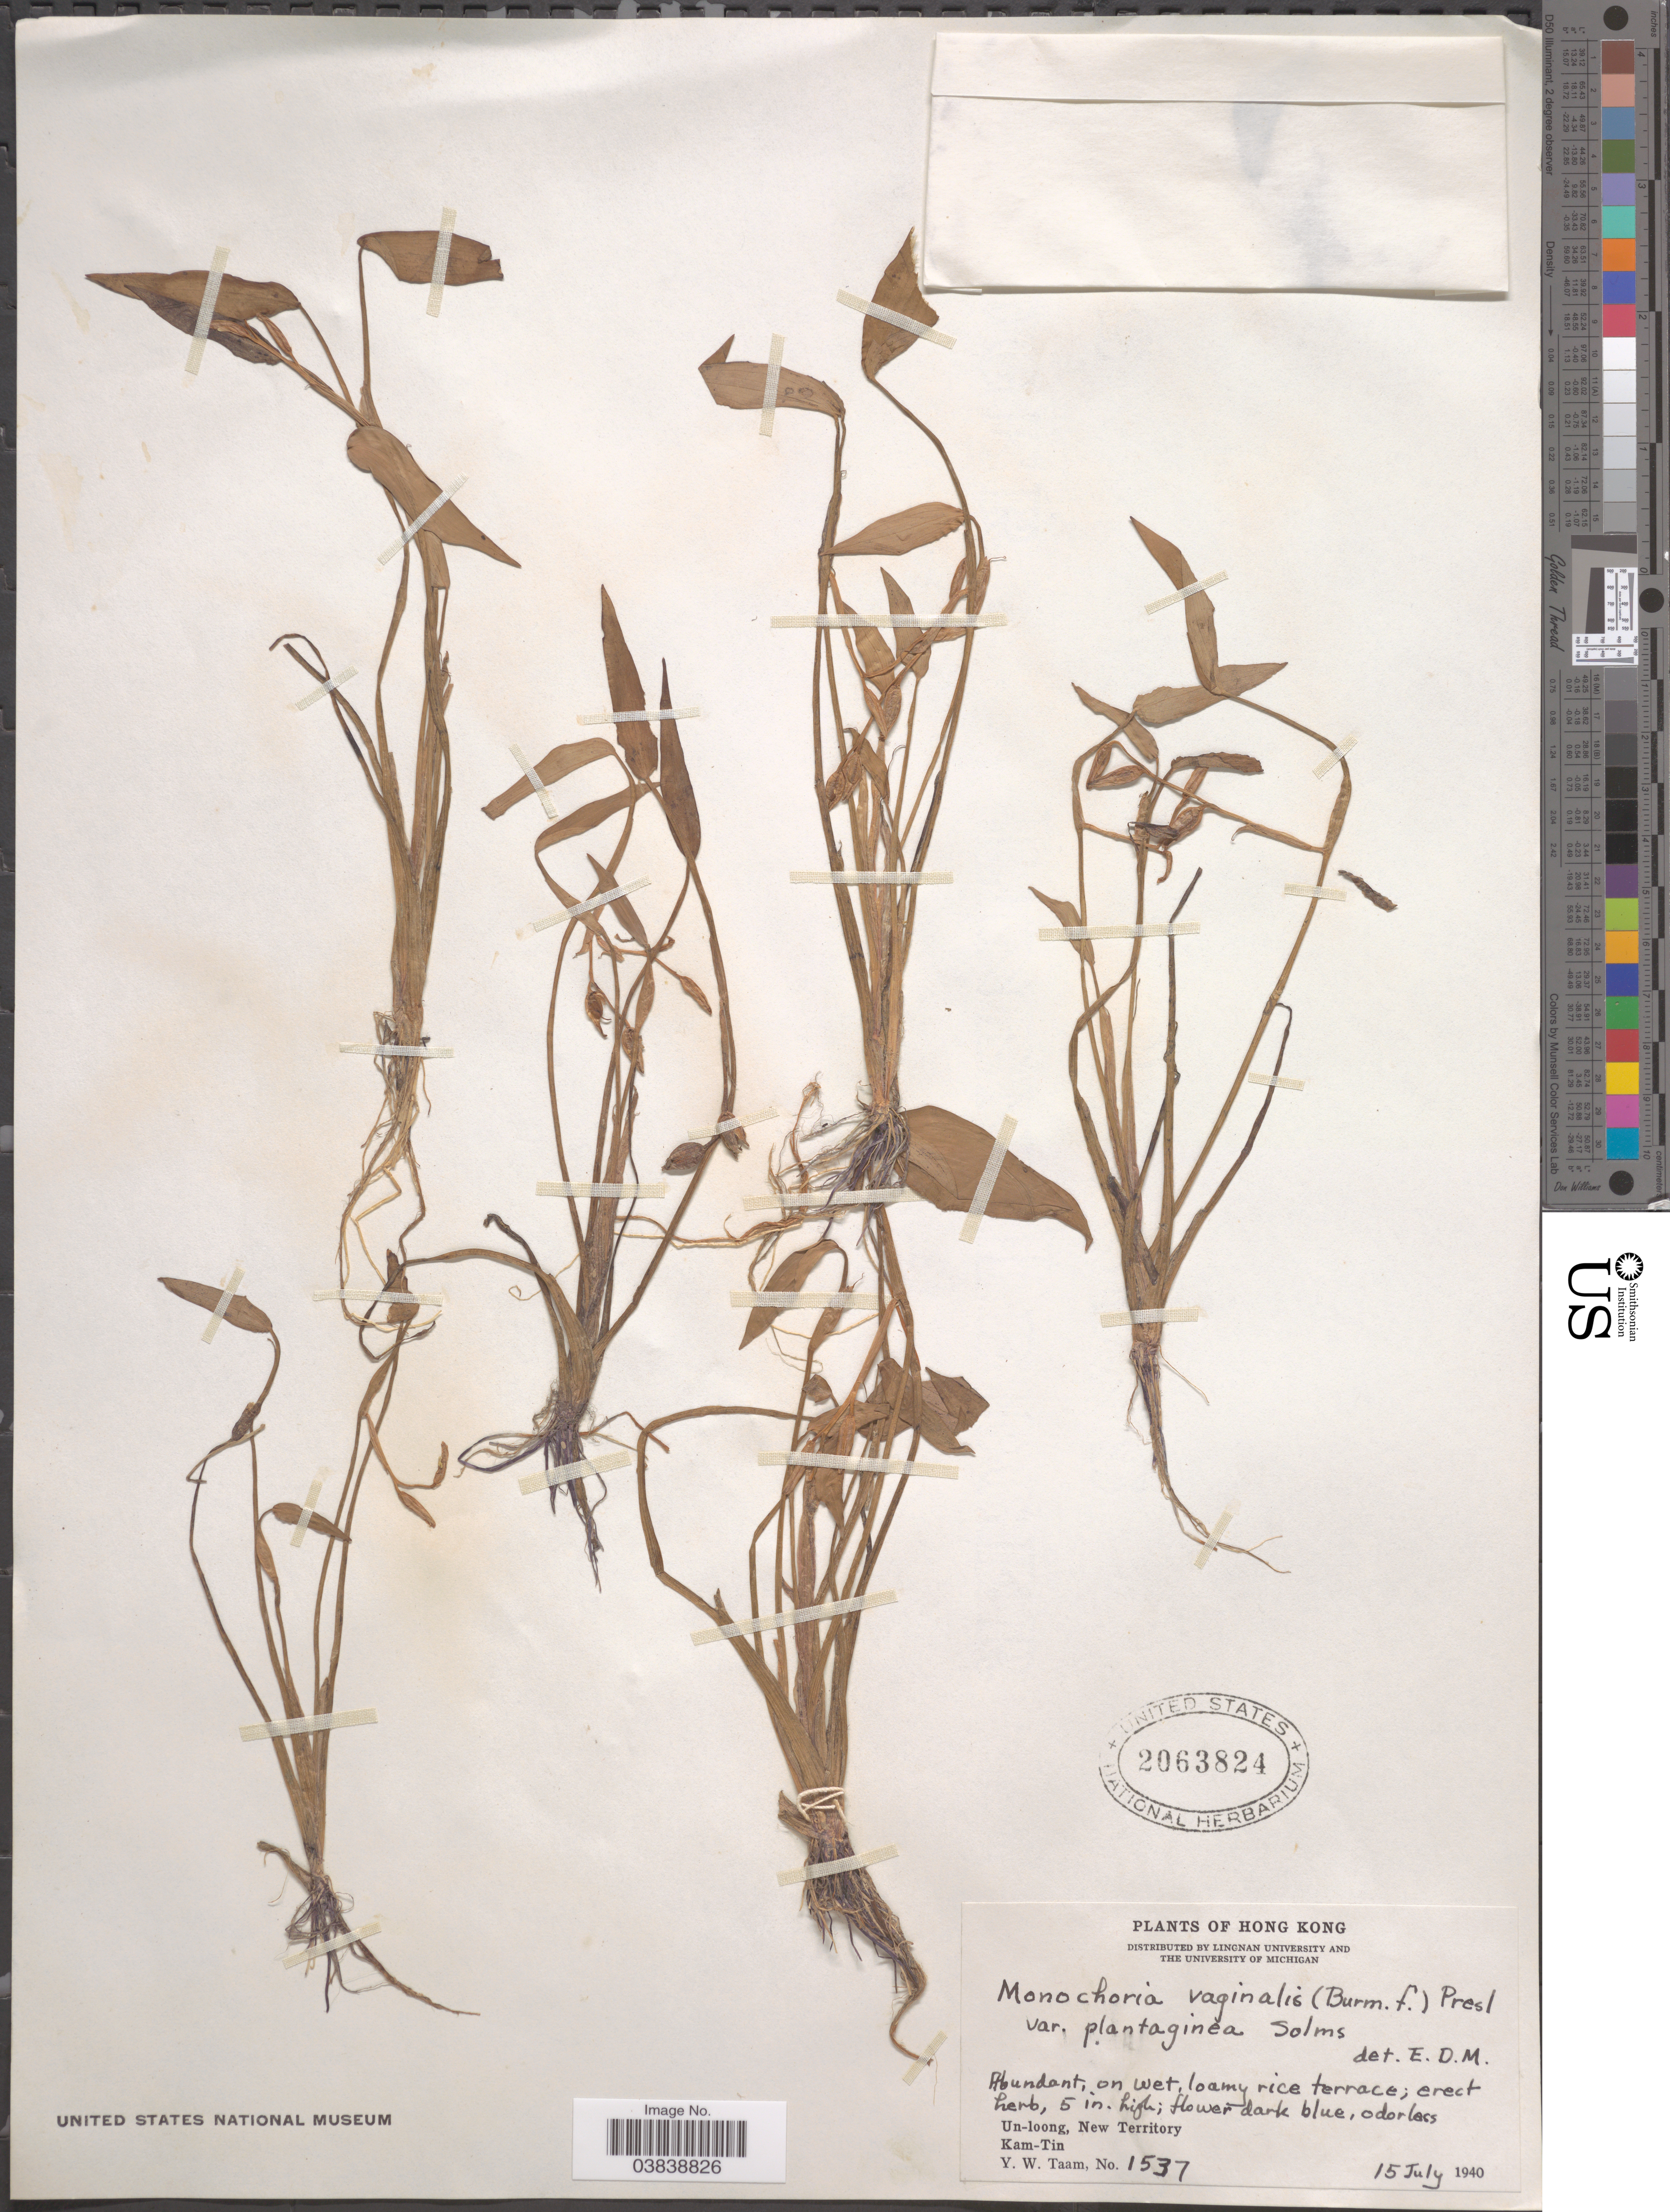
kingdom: Plantae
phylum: Tracheophyta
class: Liliopsida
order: Commelinales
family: Pontederiaceae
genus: Monochoria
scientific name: Monochoria vaginalis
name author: (Burm. f.) C. Presl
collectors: Y. W. Taam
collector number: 1537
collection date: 1940-07-15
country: China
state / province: Hong Kong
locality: Un-loong, New Territory. Kam-Tin.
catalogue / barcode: US 2063824